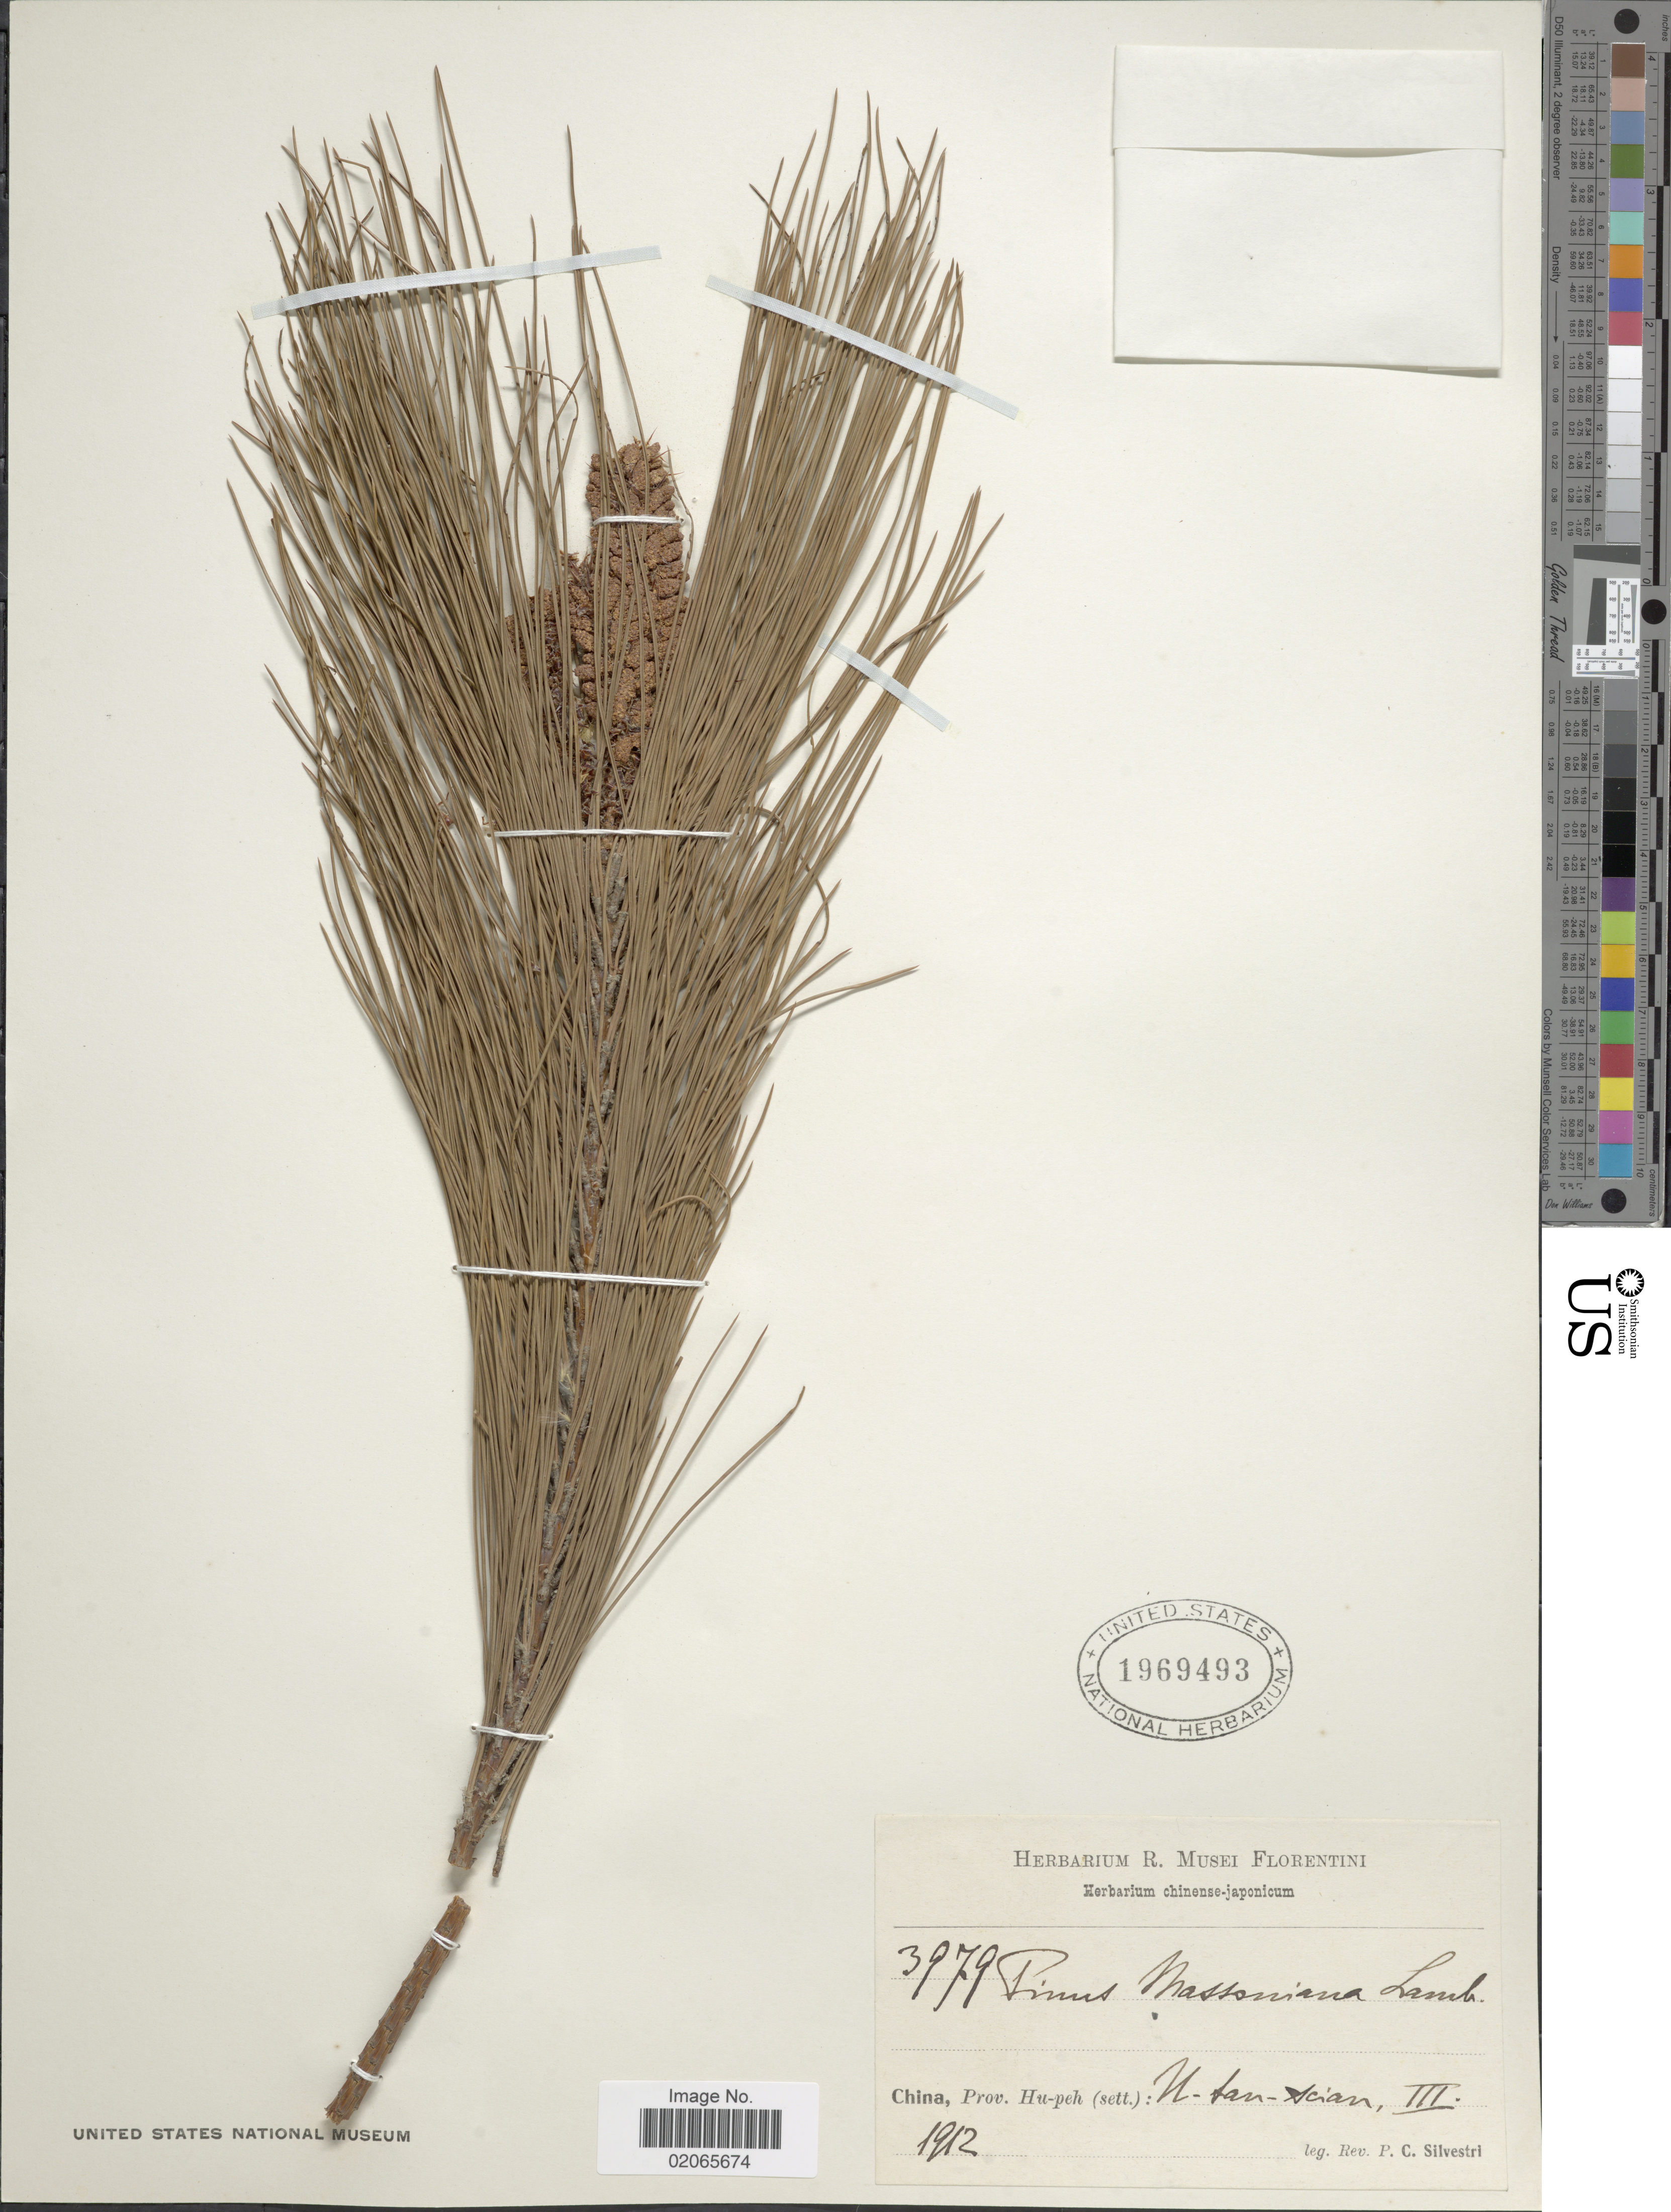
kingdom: Plantae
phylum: Tracheophyta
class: Pinopsida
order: Pinales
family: Pinaceae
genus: Pinus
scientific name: Pinus massoniana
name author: D. Don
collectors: P. Silvestri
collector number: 3979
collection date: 1912-03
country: China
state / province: Hubei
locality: China, Prov. Hu-peh (sett).: N-tan-Acian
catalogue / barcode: US 1969493